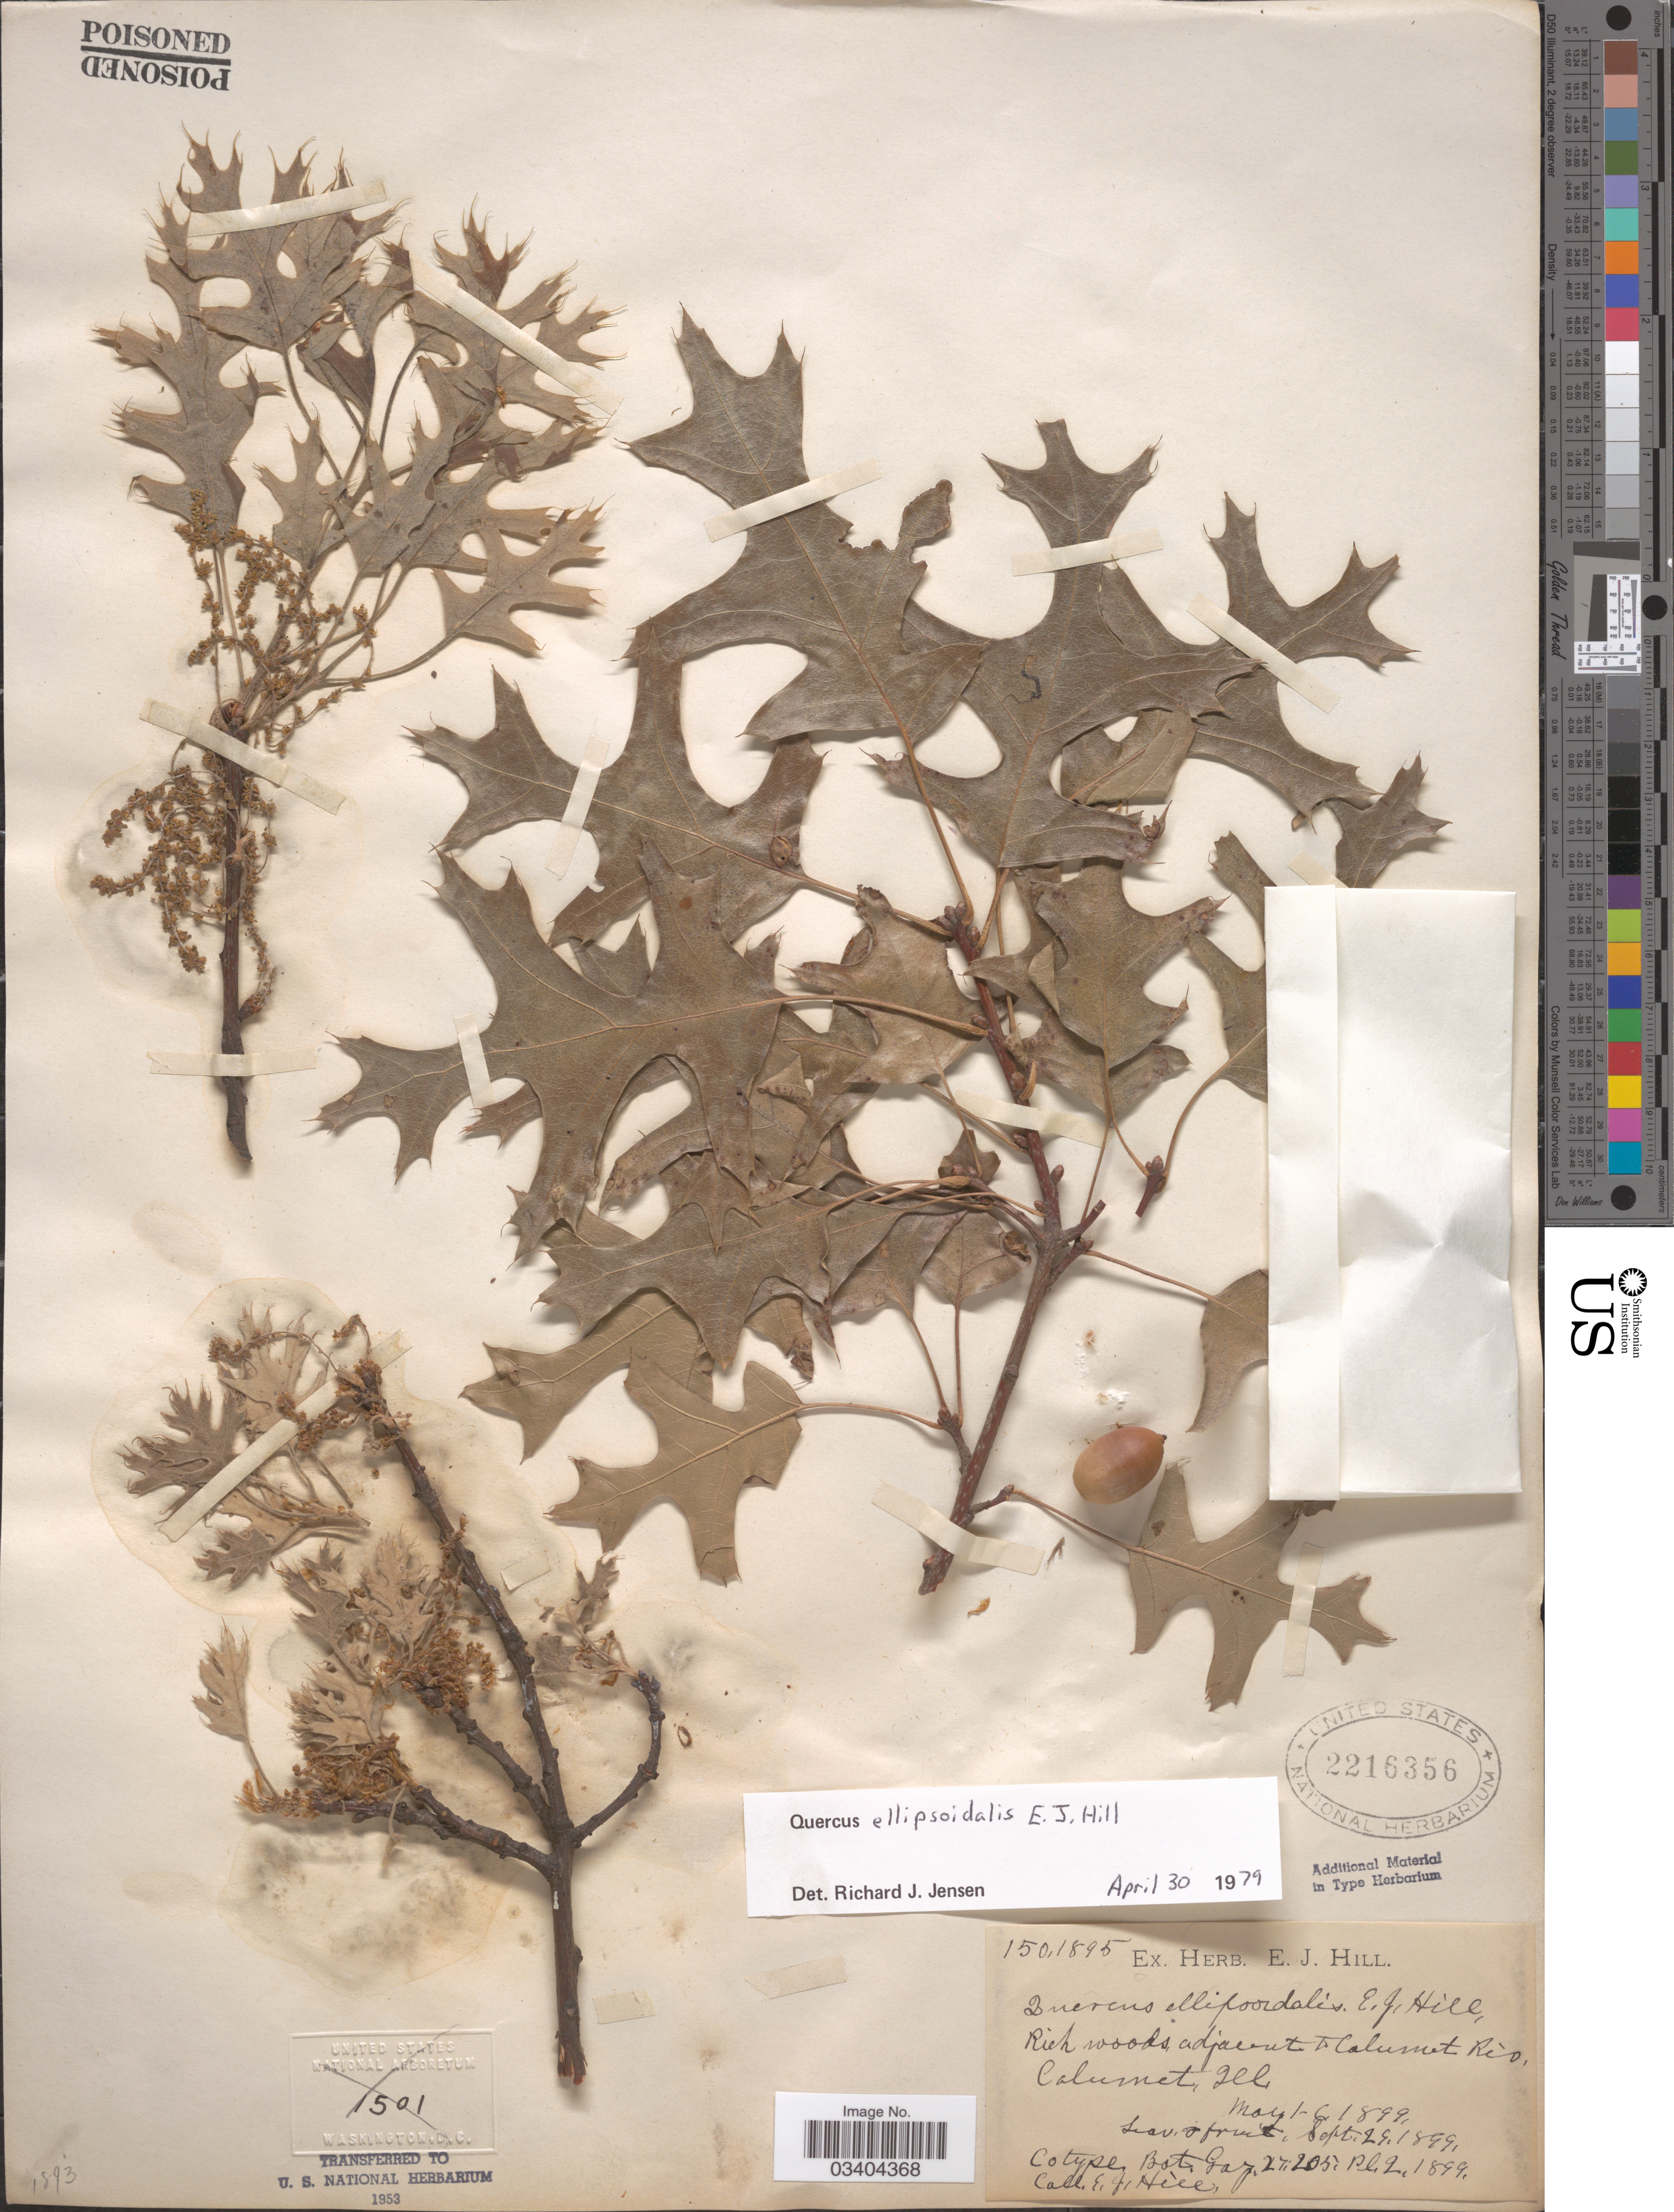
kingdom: Plantae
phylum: Tracheophyta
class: Magnoliopsida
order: Fagales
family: Fagaceae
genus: Quercus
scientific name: Quercus ellipsoidalis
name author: E.J. Hill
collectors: E. J. Hill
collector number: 150,1895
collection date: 1899-05-01/1899-05-06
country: United States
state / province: Illinois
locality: Rich woods adjacent to Calumet Rio Calumet.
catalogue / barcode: US 2216356